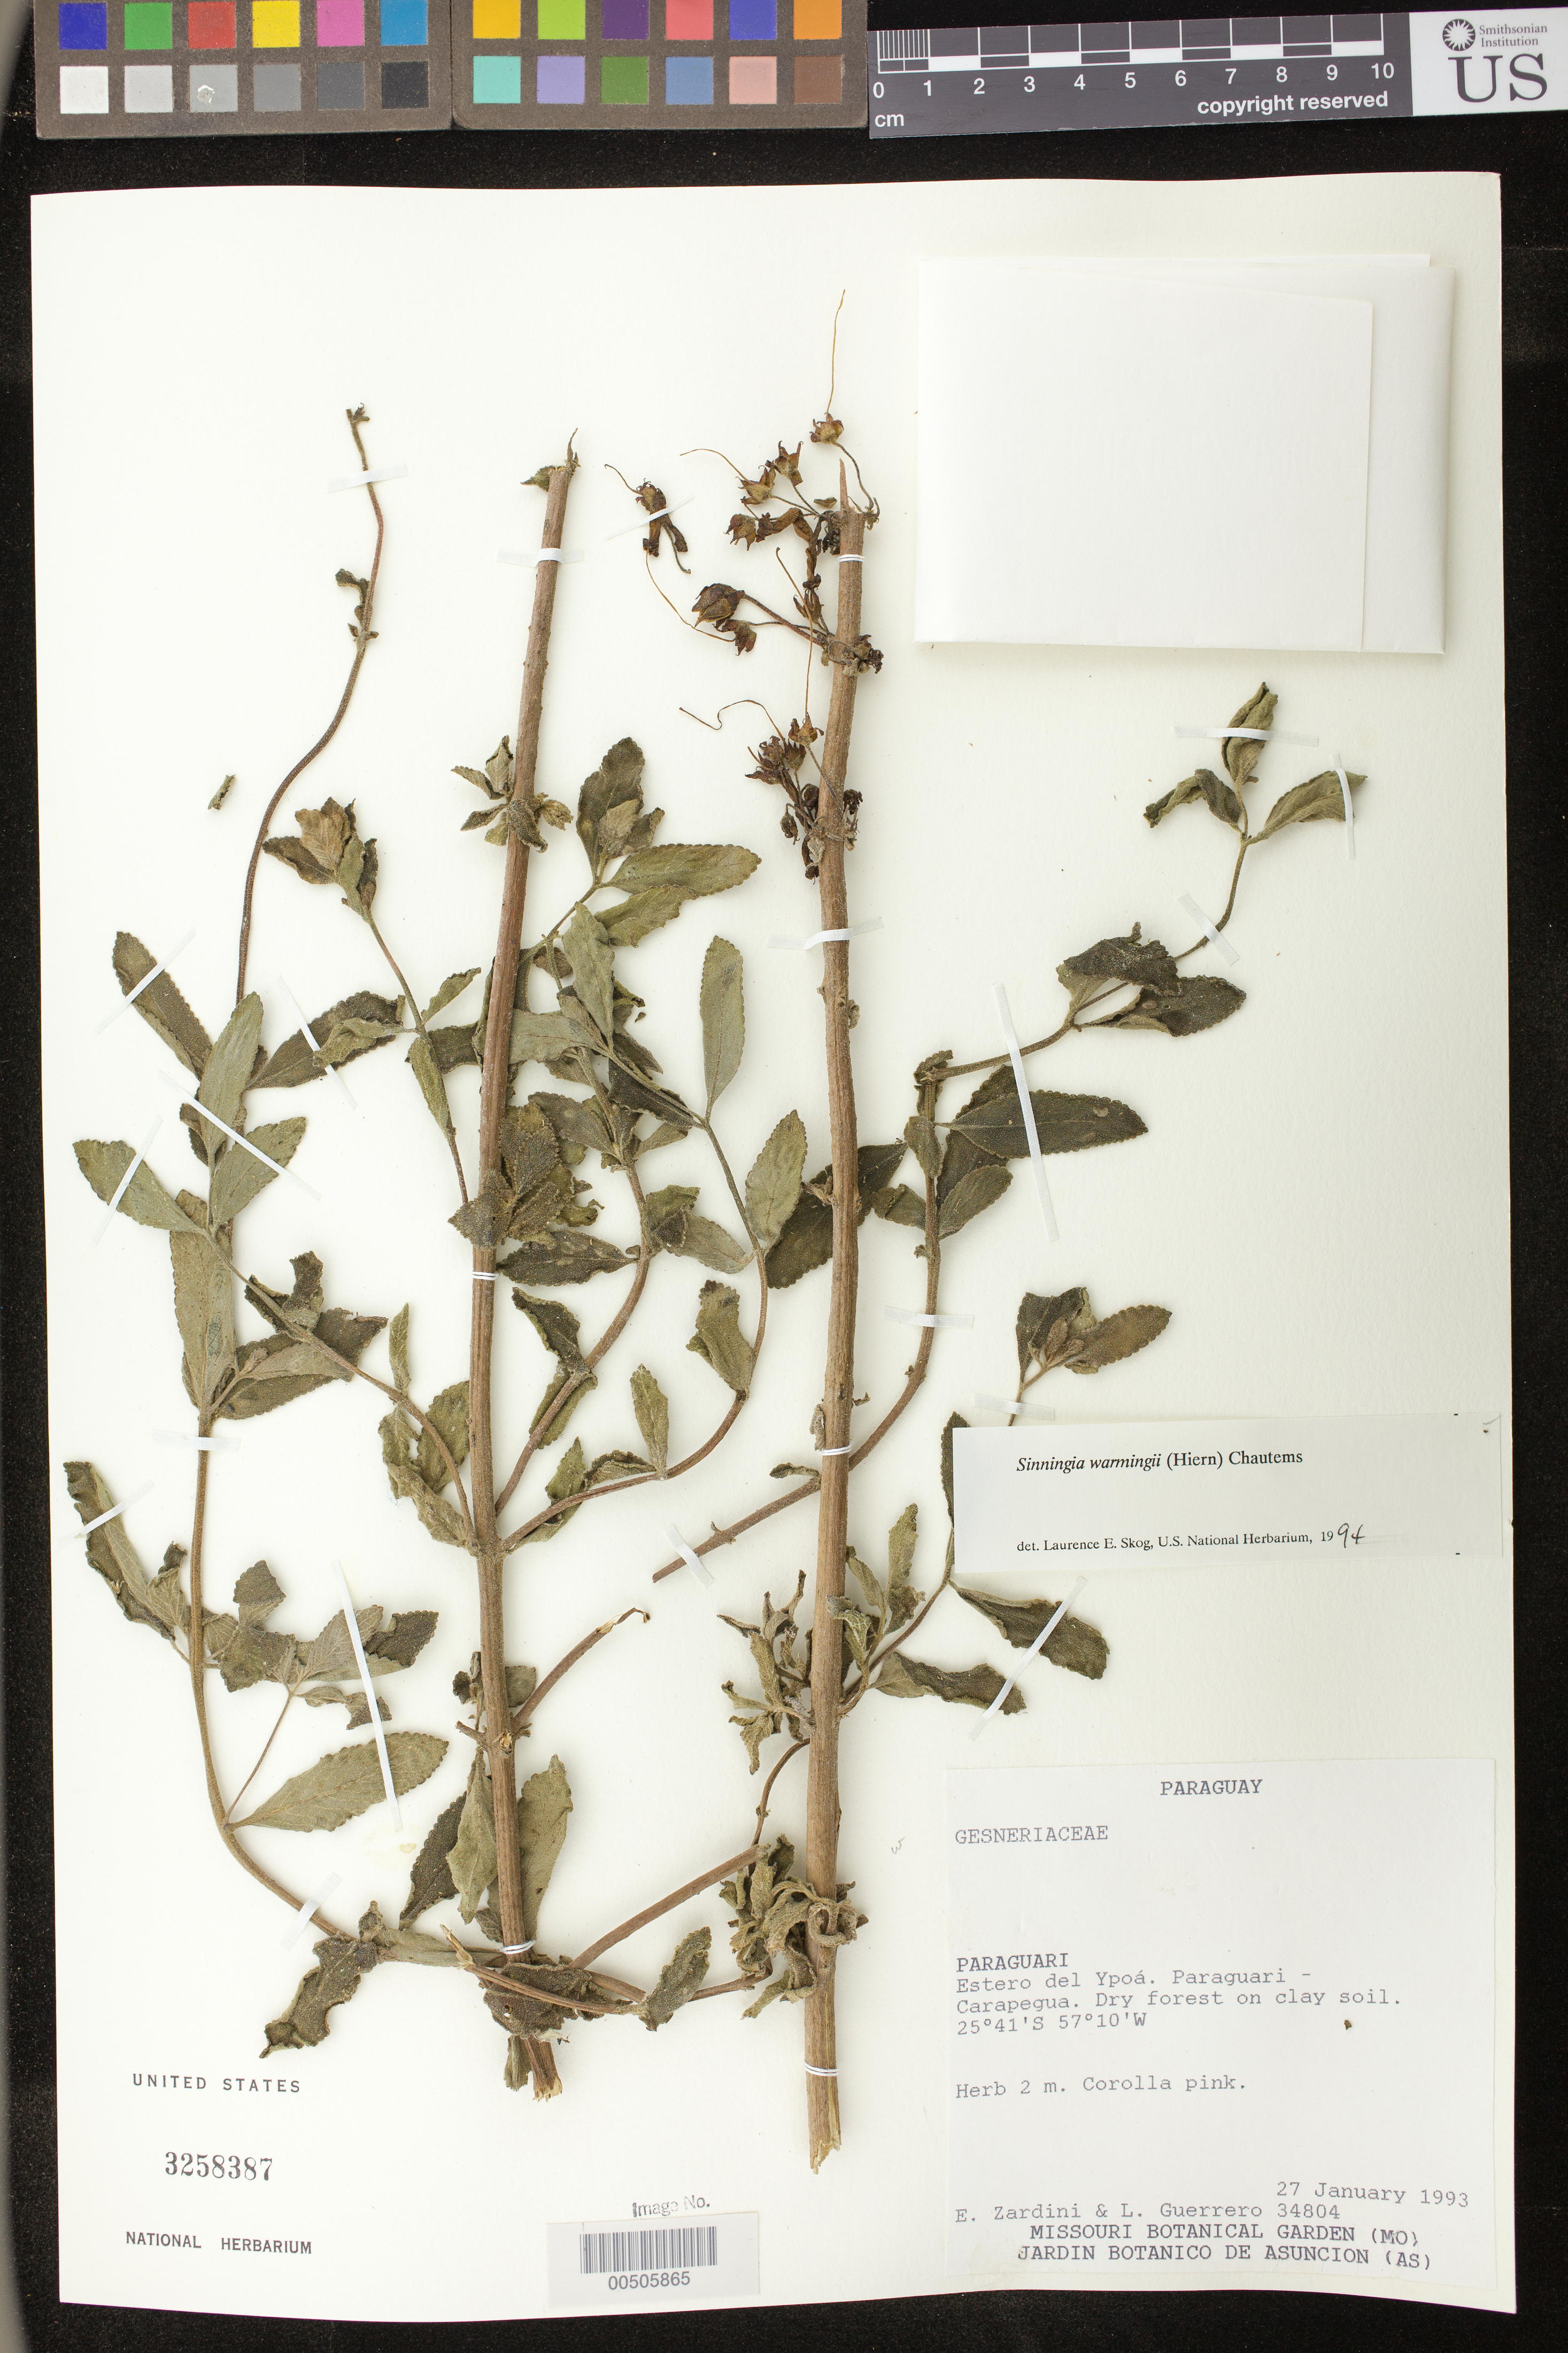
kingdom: Plantae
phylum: Tracheophyta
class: Magnoliopsida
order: Lamiales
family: Gesneriaceae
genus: Sinningia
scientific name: Sinningia warmingii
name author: (Hiern) Chautems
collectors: E. M. Zardini & L. Guerrero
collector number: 34804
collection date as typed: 27 Jan 1993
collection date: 1993-01-27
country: Paraguay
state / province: Paraguarí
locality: Ypoa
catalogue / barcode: US 3258387